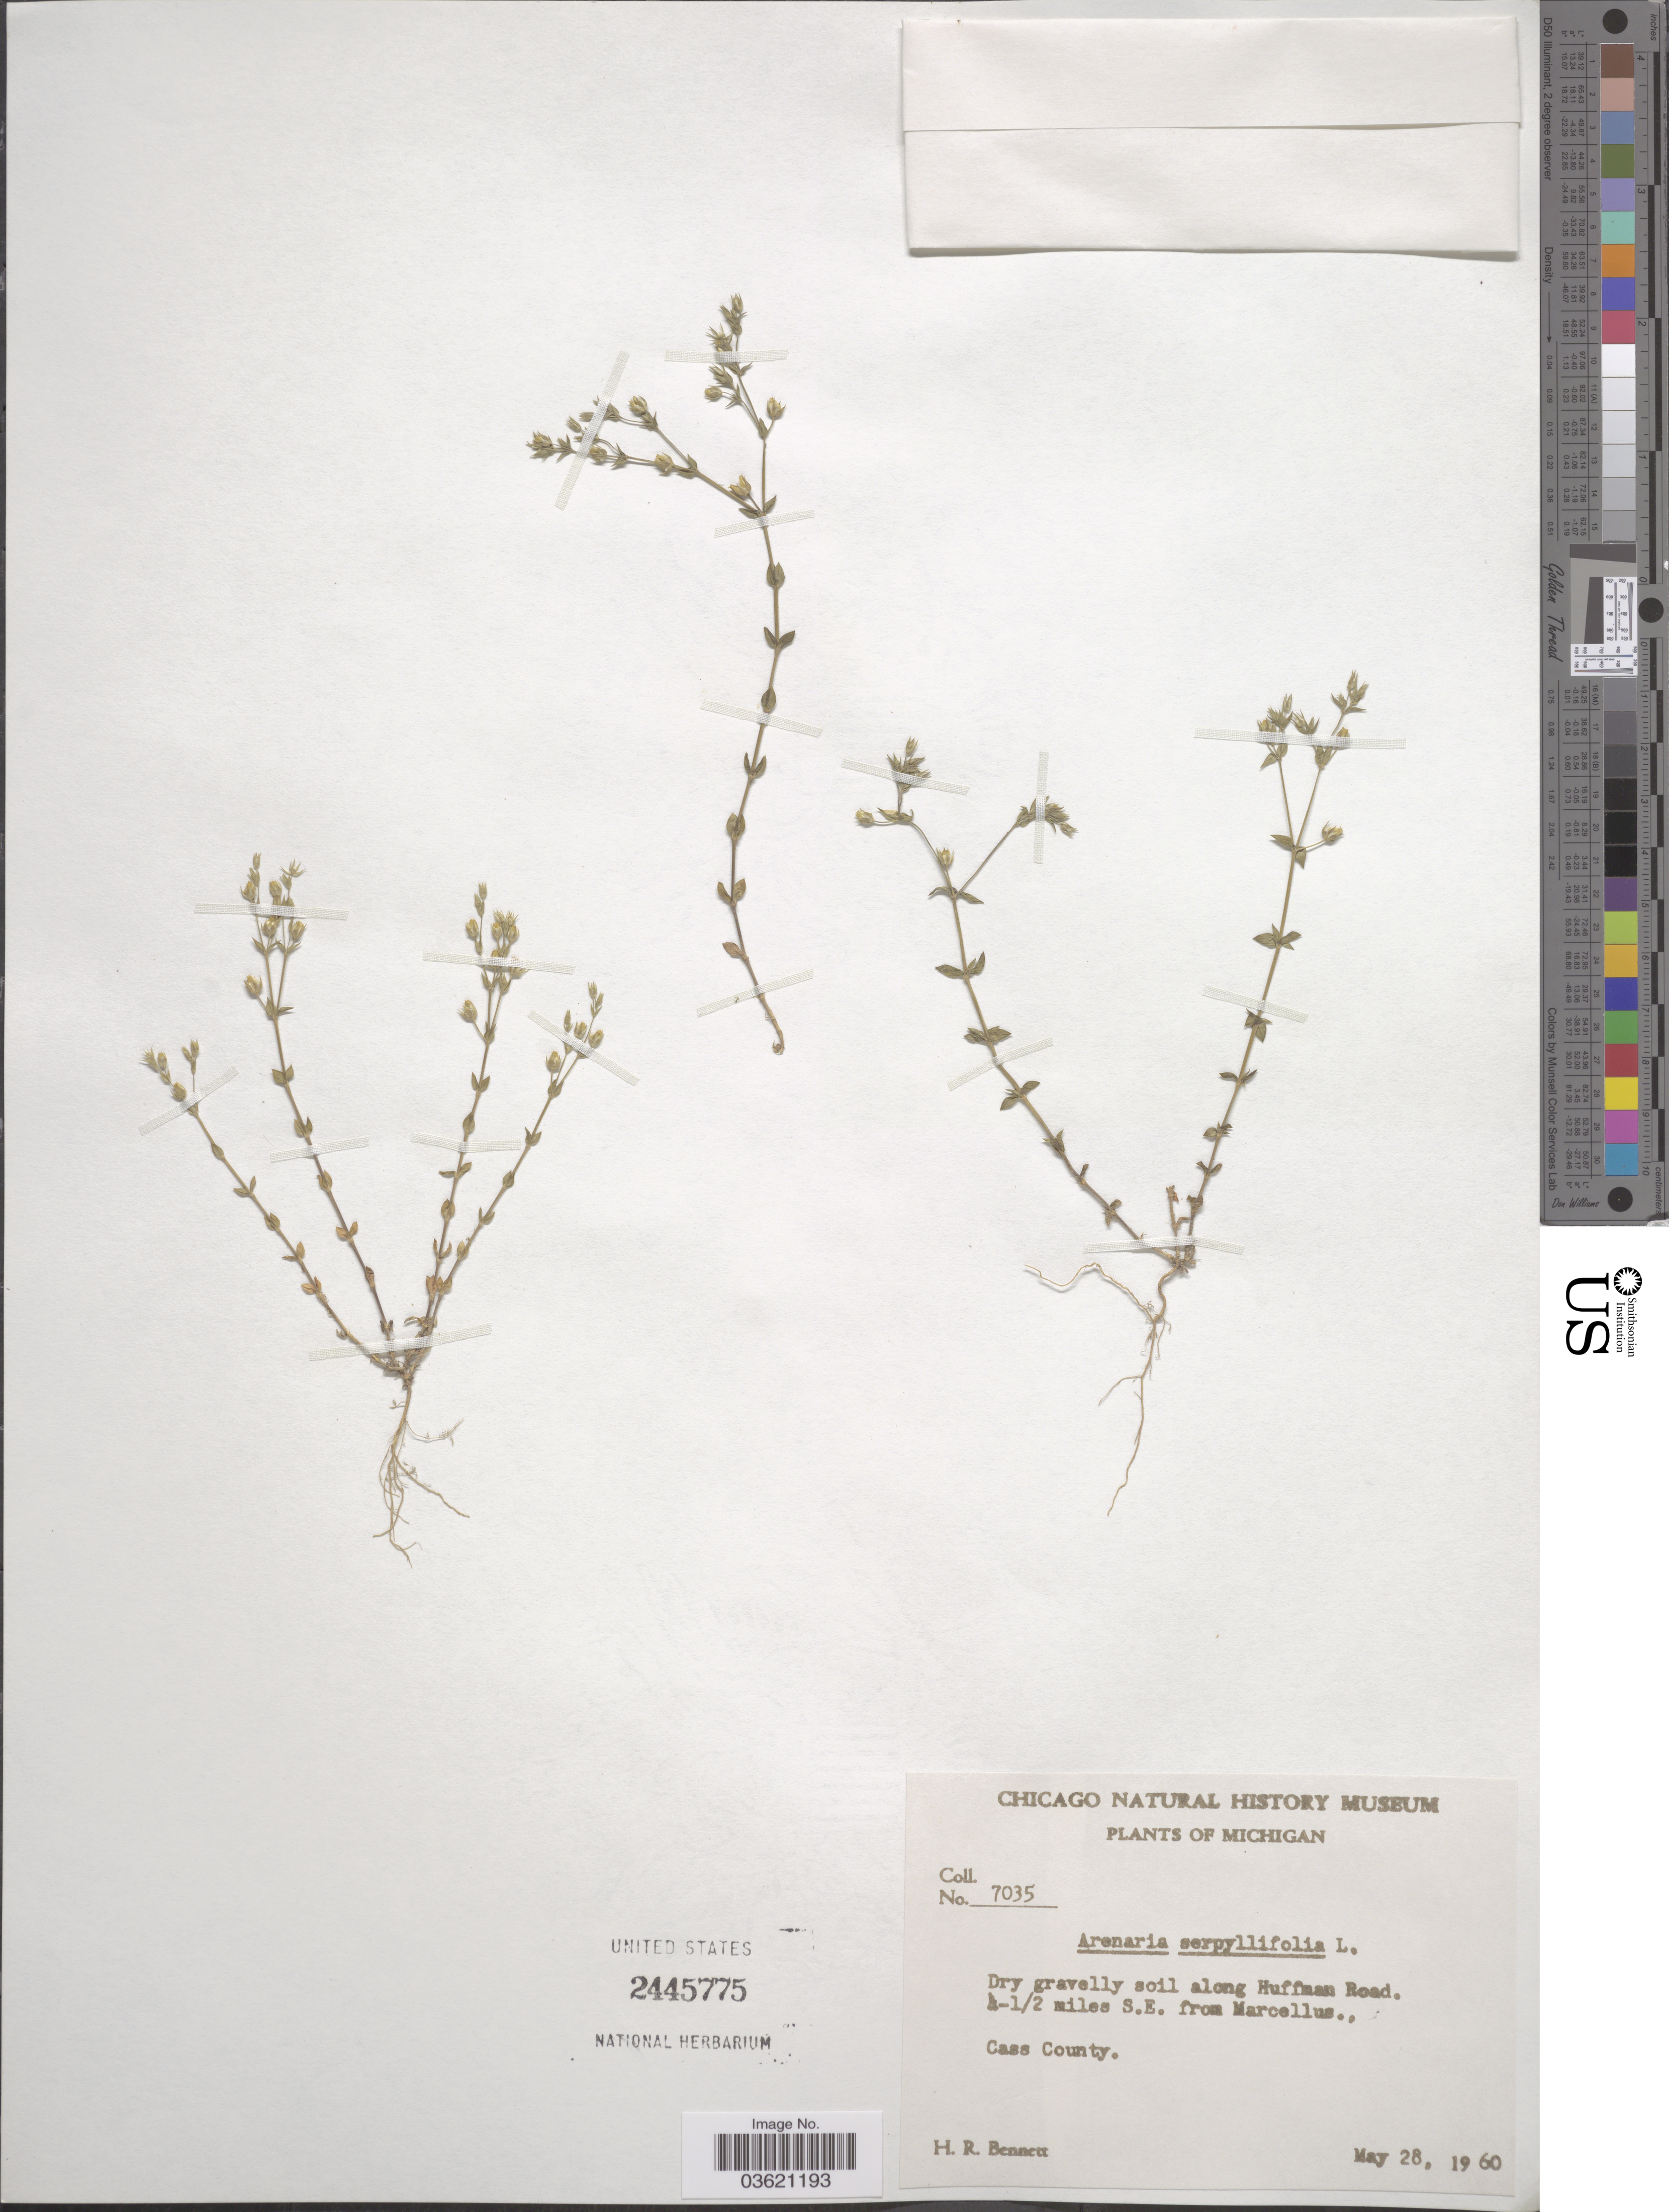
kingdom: Plantae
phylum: Tracheophyta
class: Magnoliopsida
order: Caryophyllales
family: Caryophyllaceae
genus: Arenaria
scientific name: Arenaria serpyllifolia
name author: L.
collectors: H. R. Bennett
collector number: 7035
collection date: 1960-05-28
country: United States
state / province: Michigan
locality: Dry gravelly soil along Huffman Road. 4-½ miles S.E. from Marcellus. Cass County.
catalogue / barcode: US 2445775